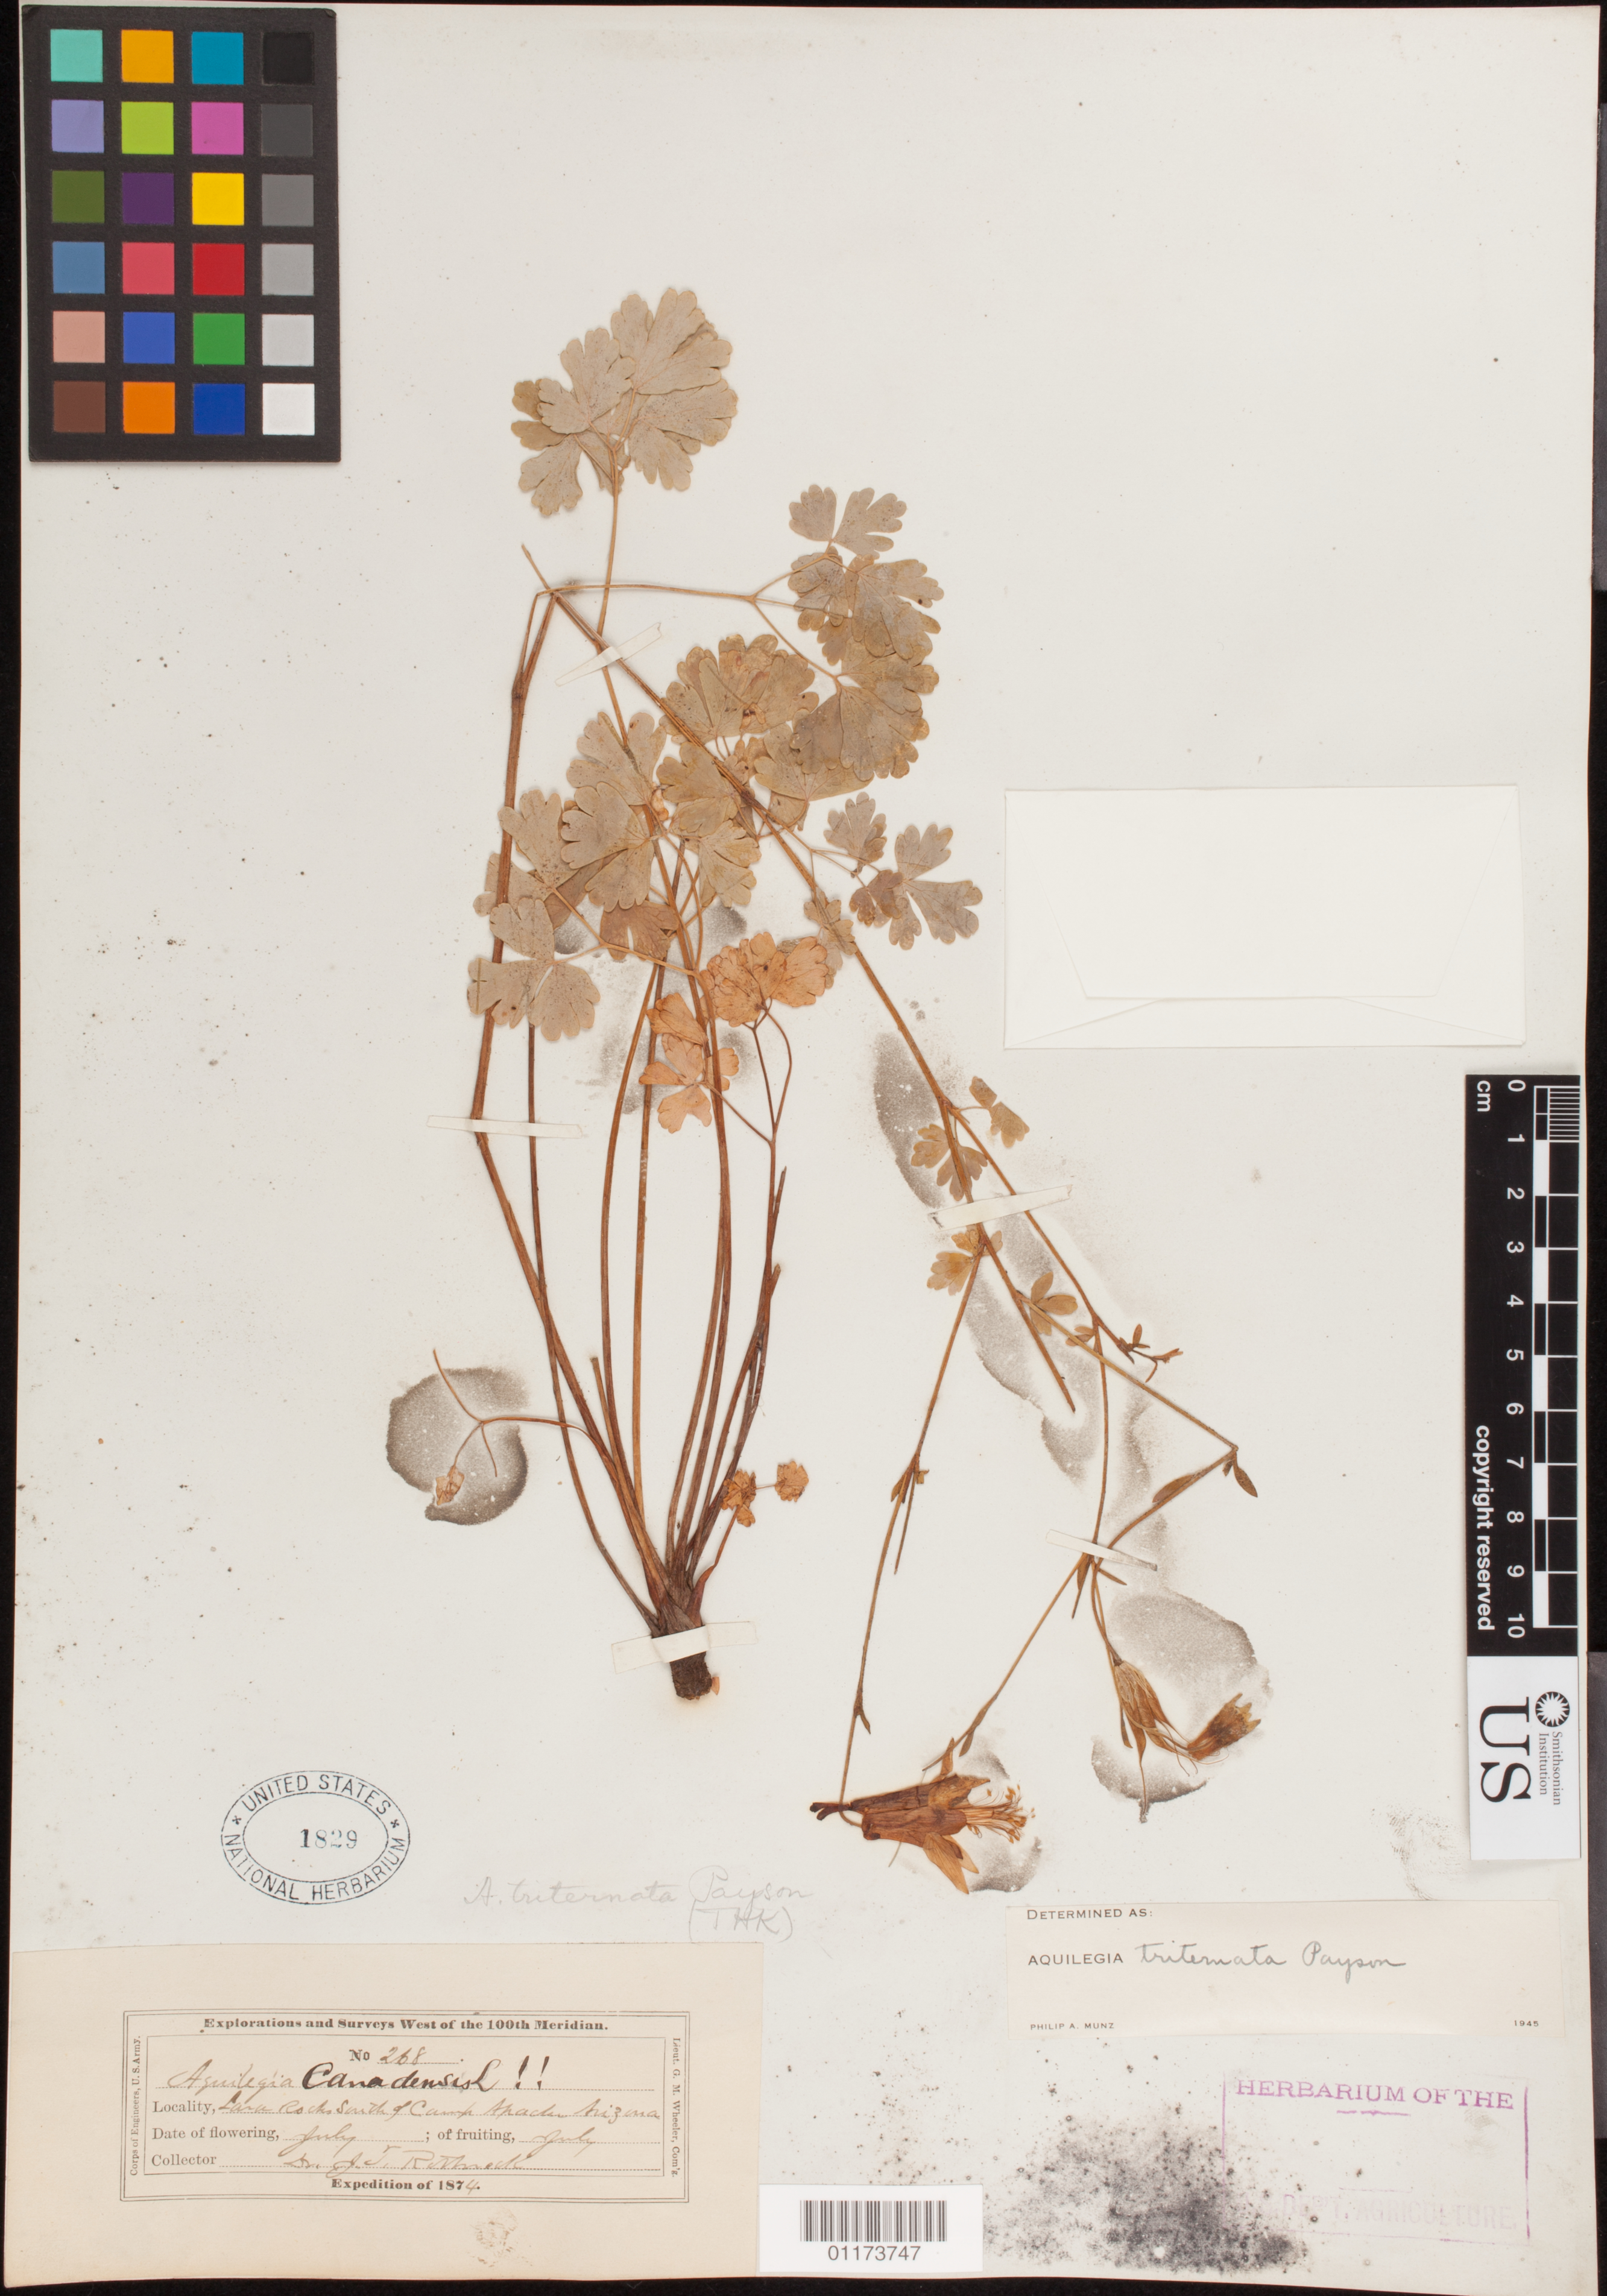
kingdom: Plantae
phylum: Tracheophyta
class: Magnoliopsida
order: Ranunculales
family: Ranunculaceae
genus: Aquilegia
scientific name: Aquilegia triternata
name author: Payson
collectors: J. T. Rothrock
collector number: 268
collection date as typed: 1874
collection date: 1874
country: United States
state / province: Arizona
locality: South of Camp Apache.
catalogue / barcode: US 1829